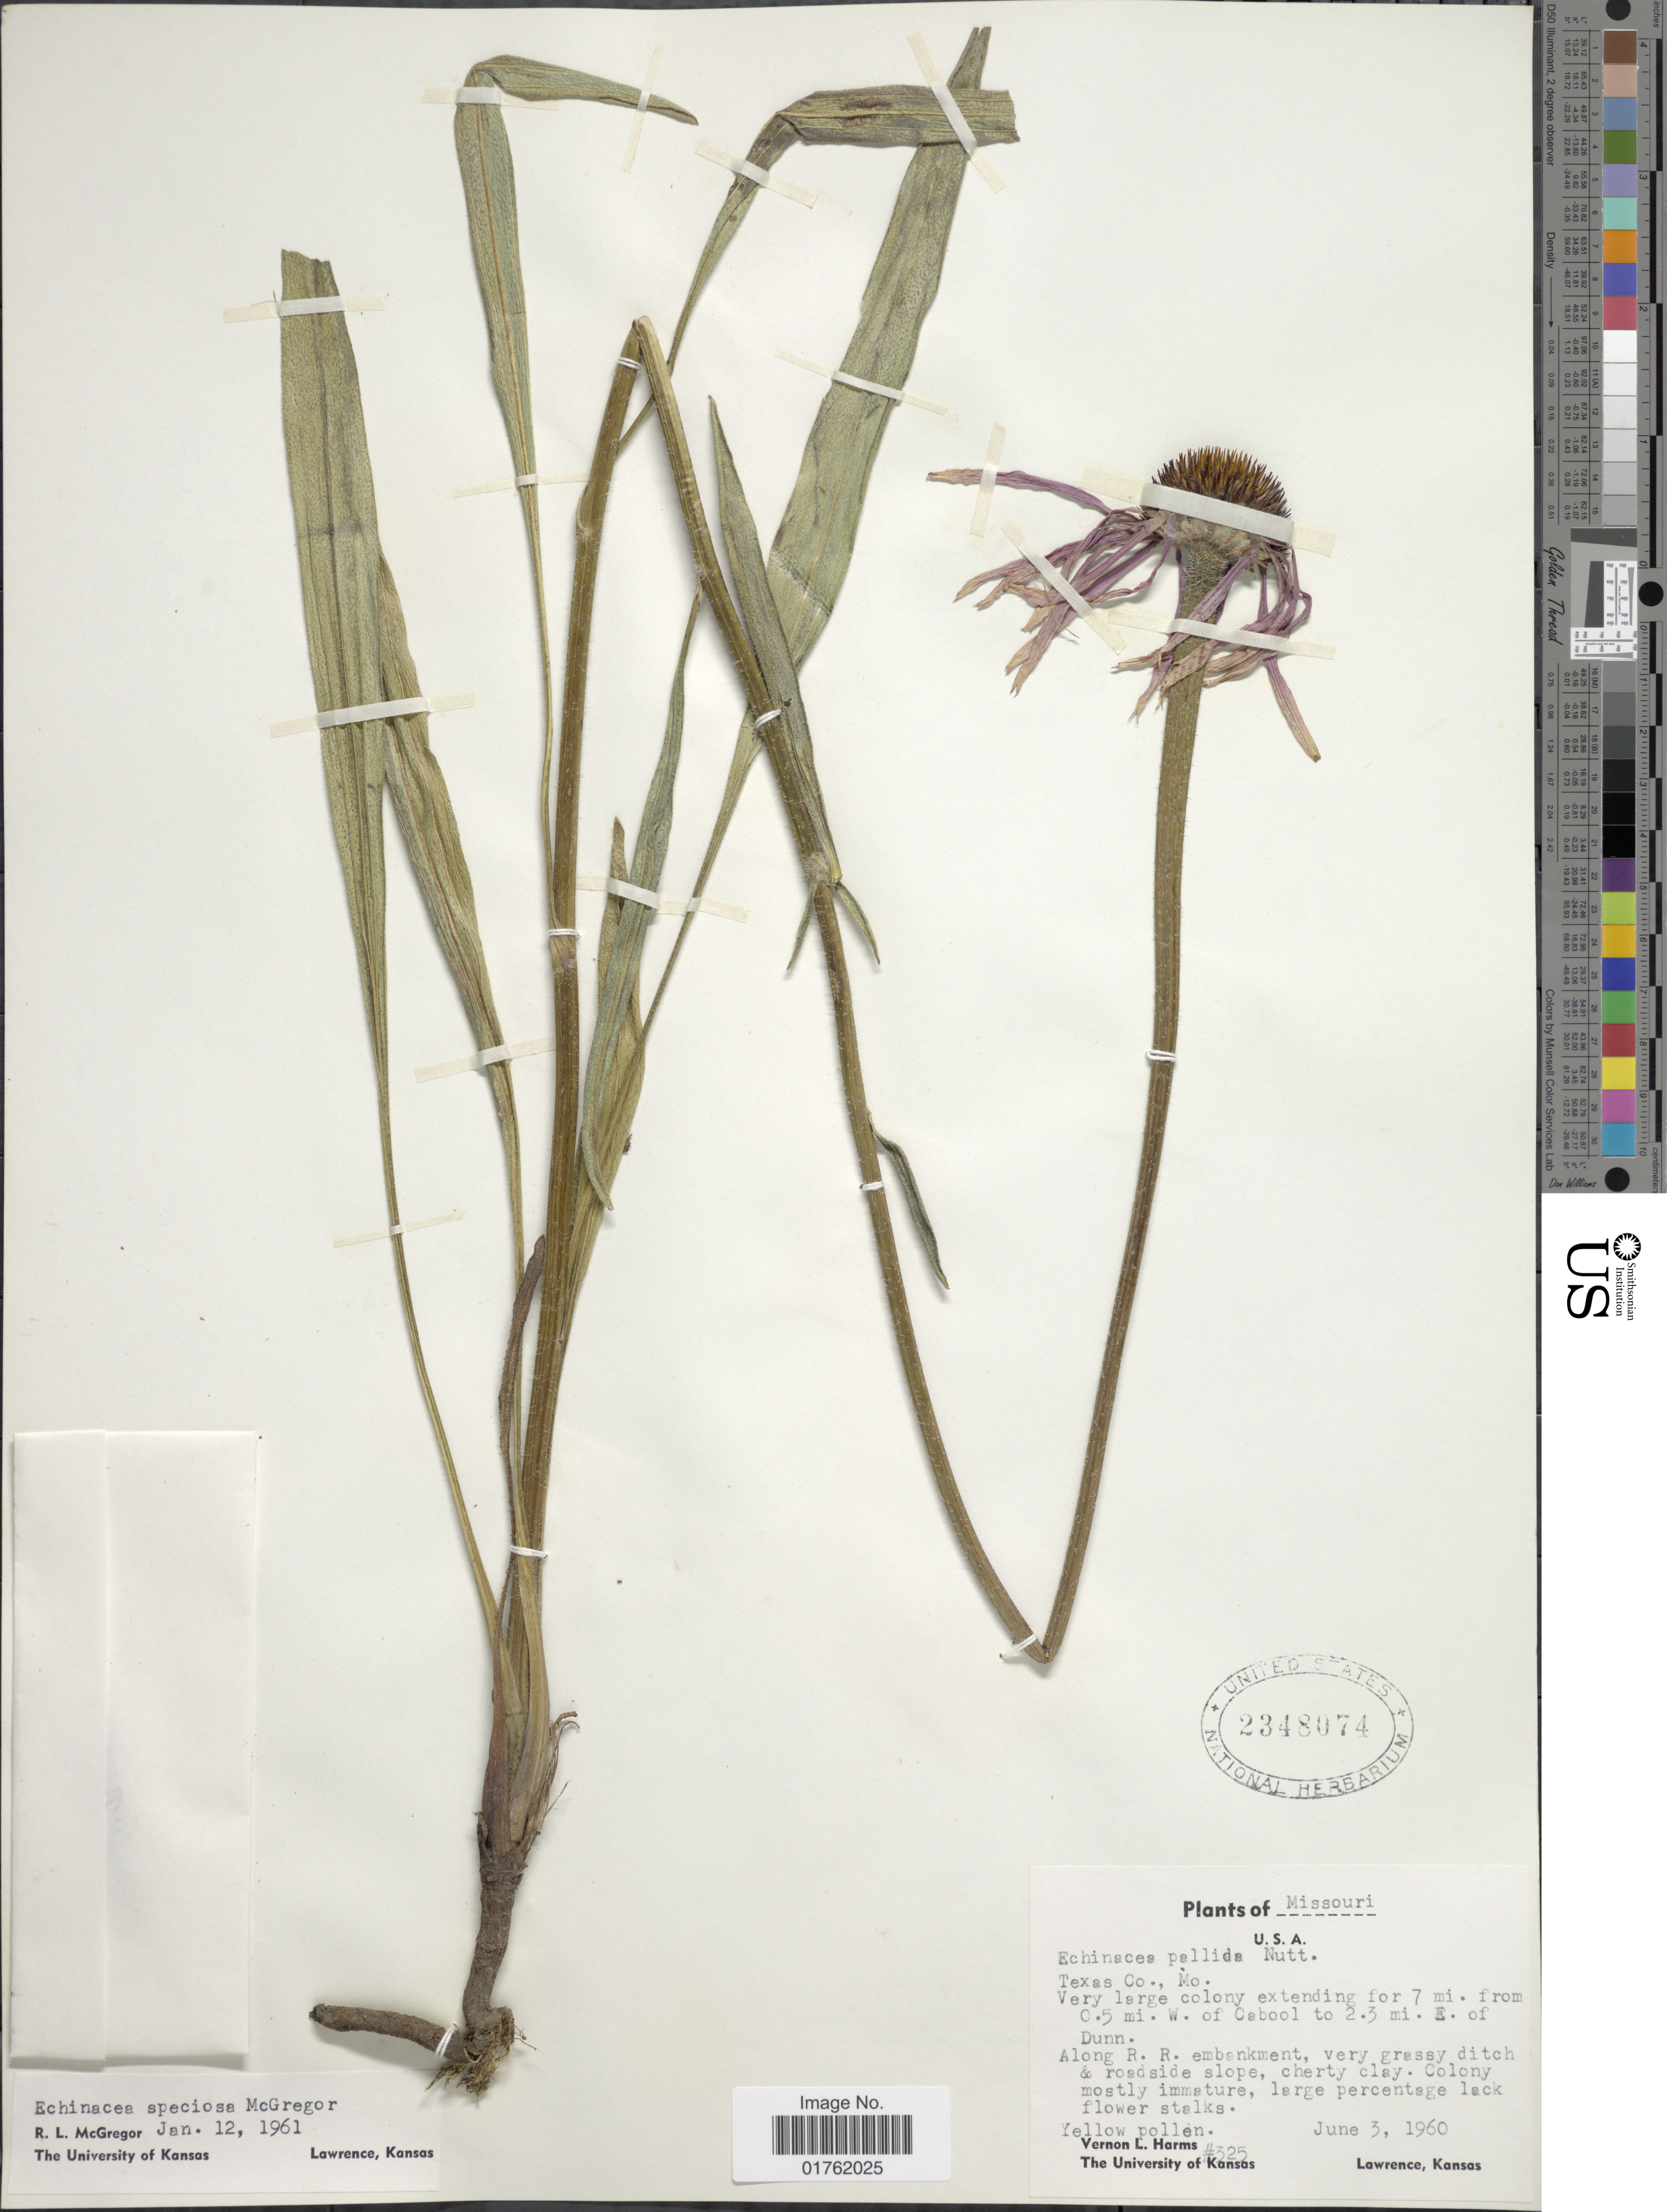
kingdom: Plantae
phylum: Tracheophyta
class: Magnoliopsida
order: Asterales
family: Asteraceae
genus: Echinacea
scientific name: Echinacea simulata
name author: McGregor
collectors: V. Harms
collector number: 325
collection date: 1960-06-03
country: United States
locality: Missouri, Texas Co., Mo, very large colony extending for 7 mi. from 0.5 mi W of Cabool to 2.3 mi E of Dunn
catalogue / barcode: US 2348074